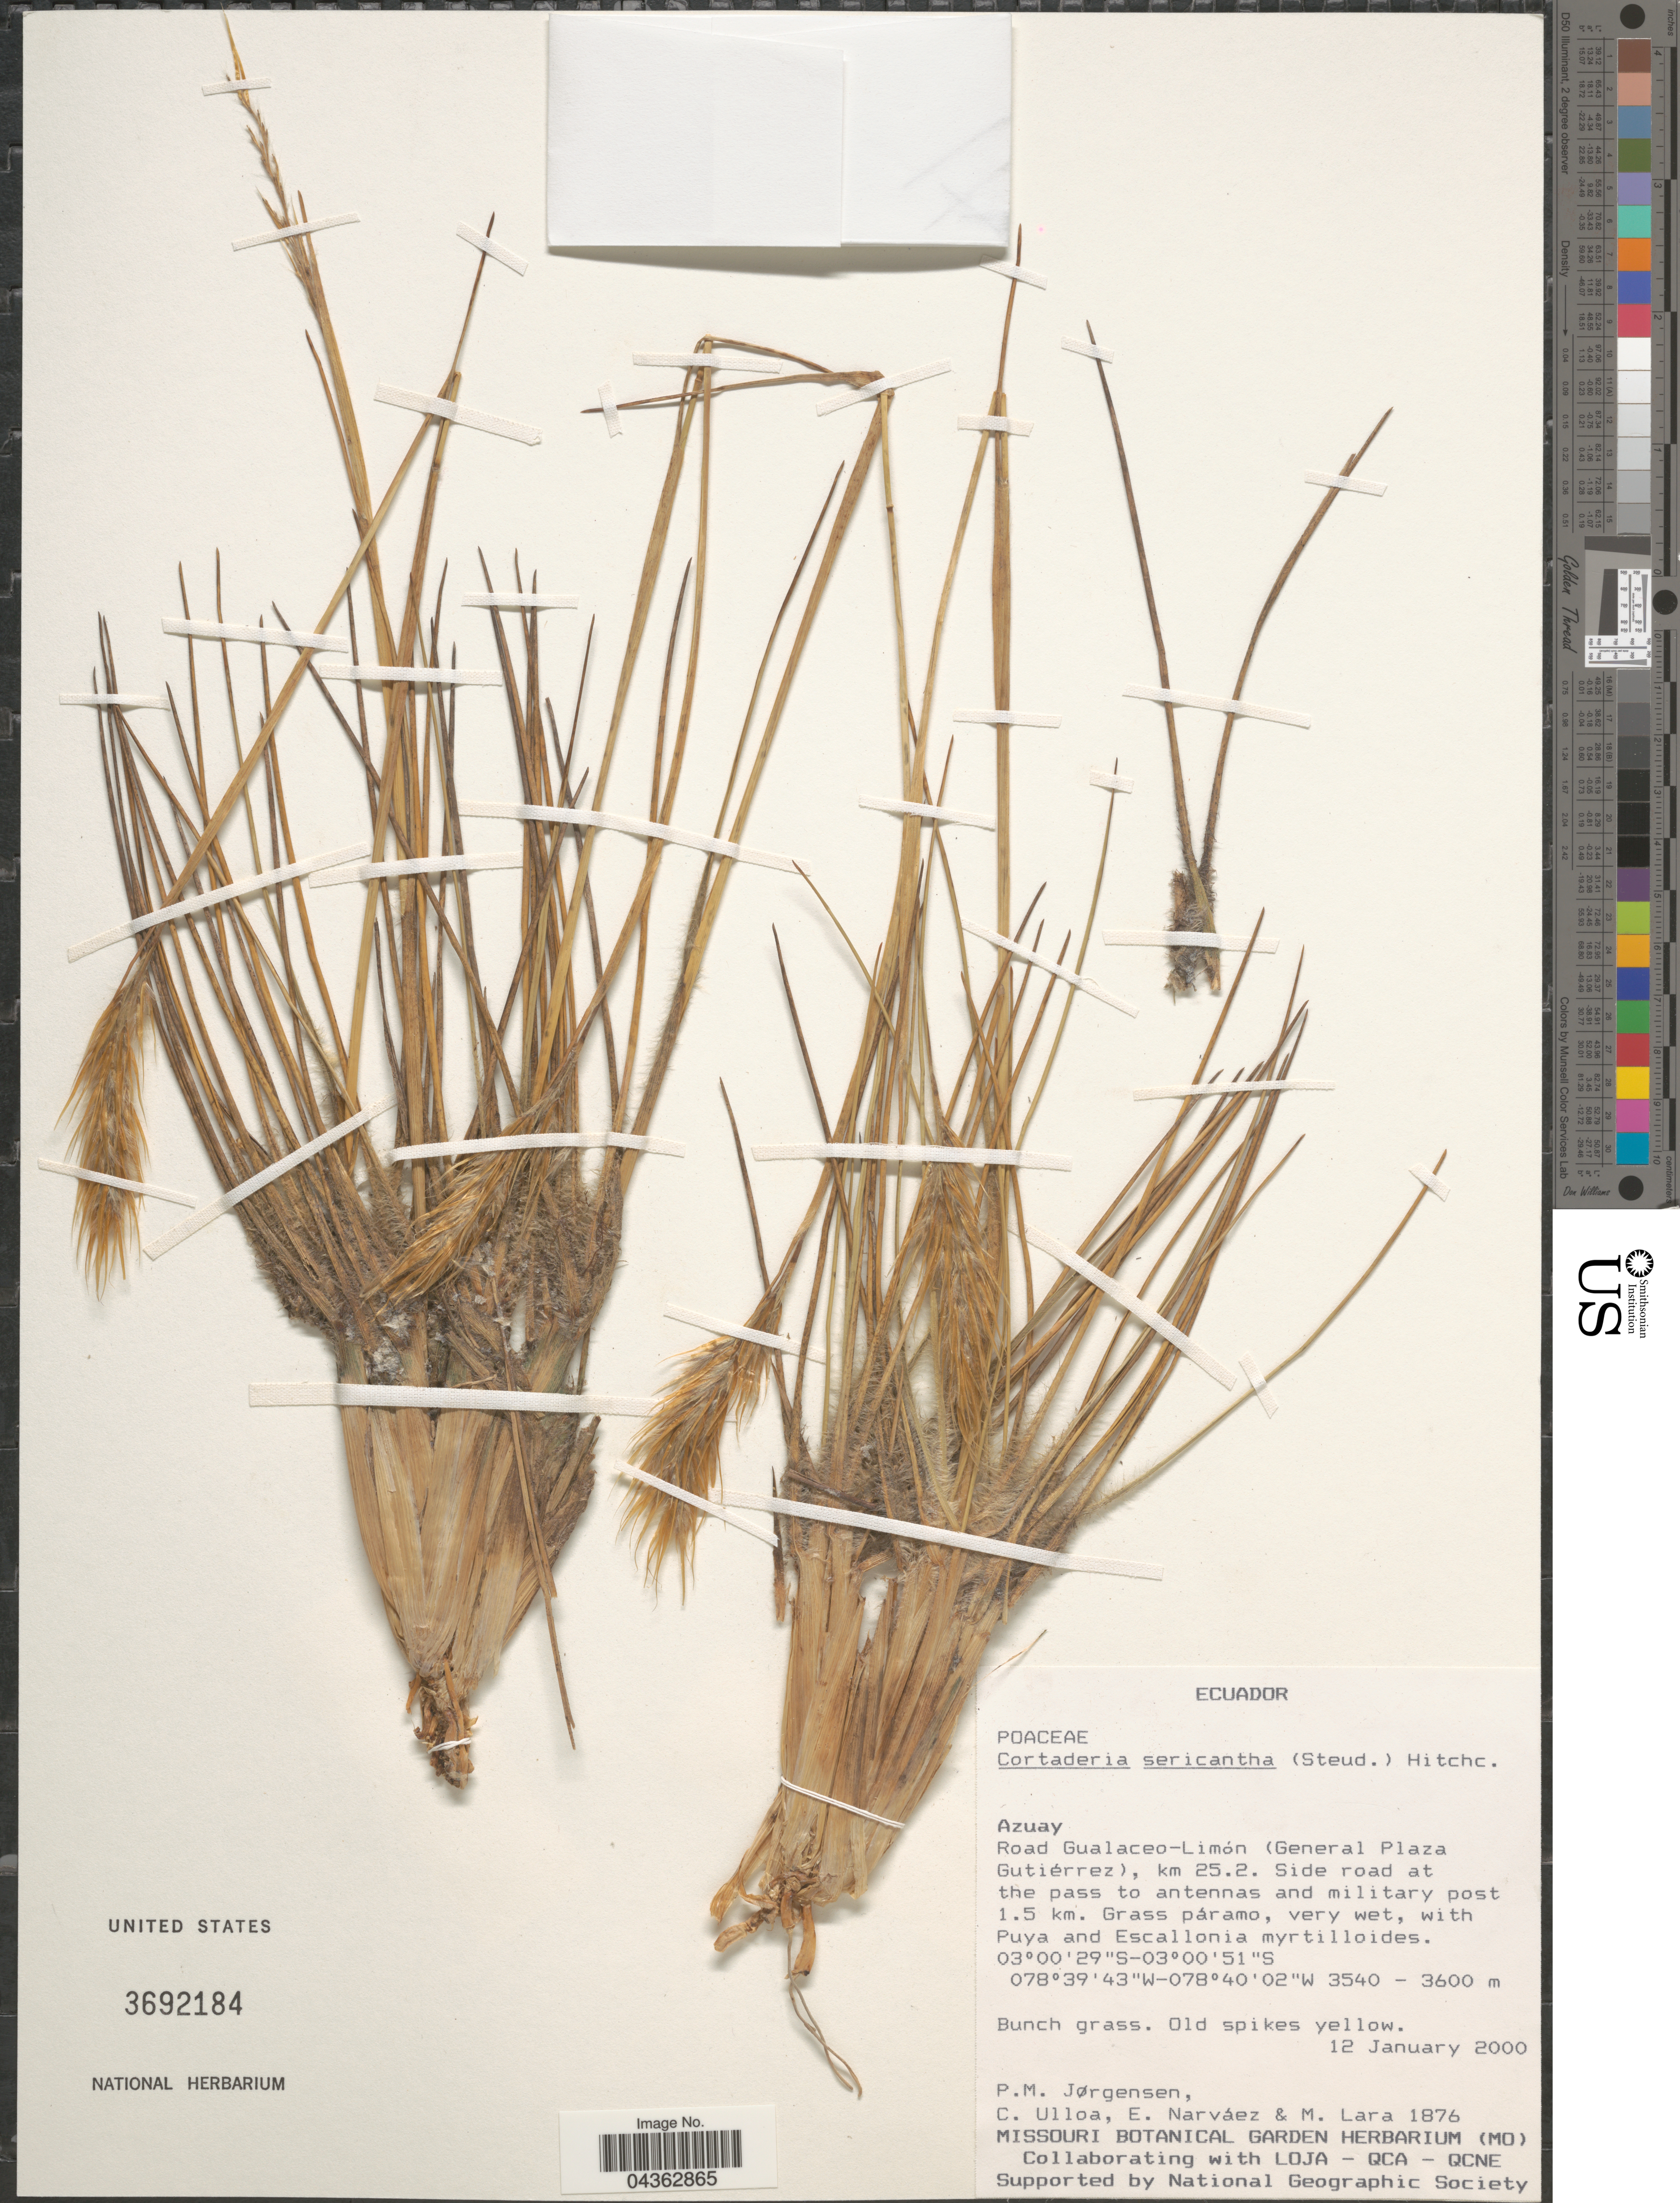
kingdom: Plantae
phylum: Tracheophyta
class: Liliopsida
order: Poales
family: Poaceae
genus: Cortaderia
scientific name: Cortaderia sericantha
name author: (Steud.) Hitchc.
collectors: P. M. Jørgensen, C. Ulloa, E. Narváez & M. Lara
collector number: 1876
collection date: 2000-01-12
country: Ecuador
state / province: Azuay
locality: Road Gualaceo-Limón (General Plaza Gutiérrez), km 25.2. Side road at the pass to antennas and military post 1.5 km.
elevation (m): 3540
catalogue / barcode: US 3692184